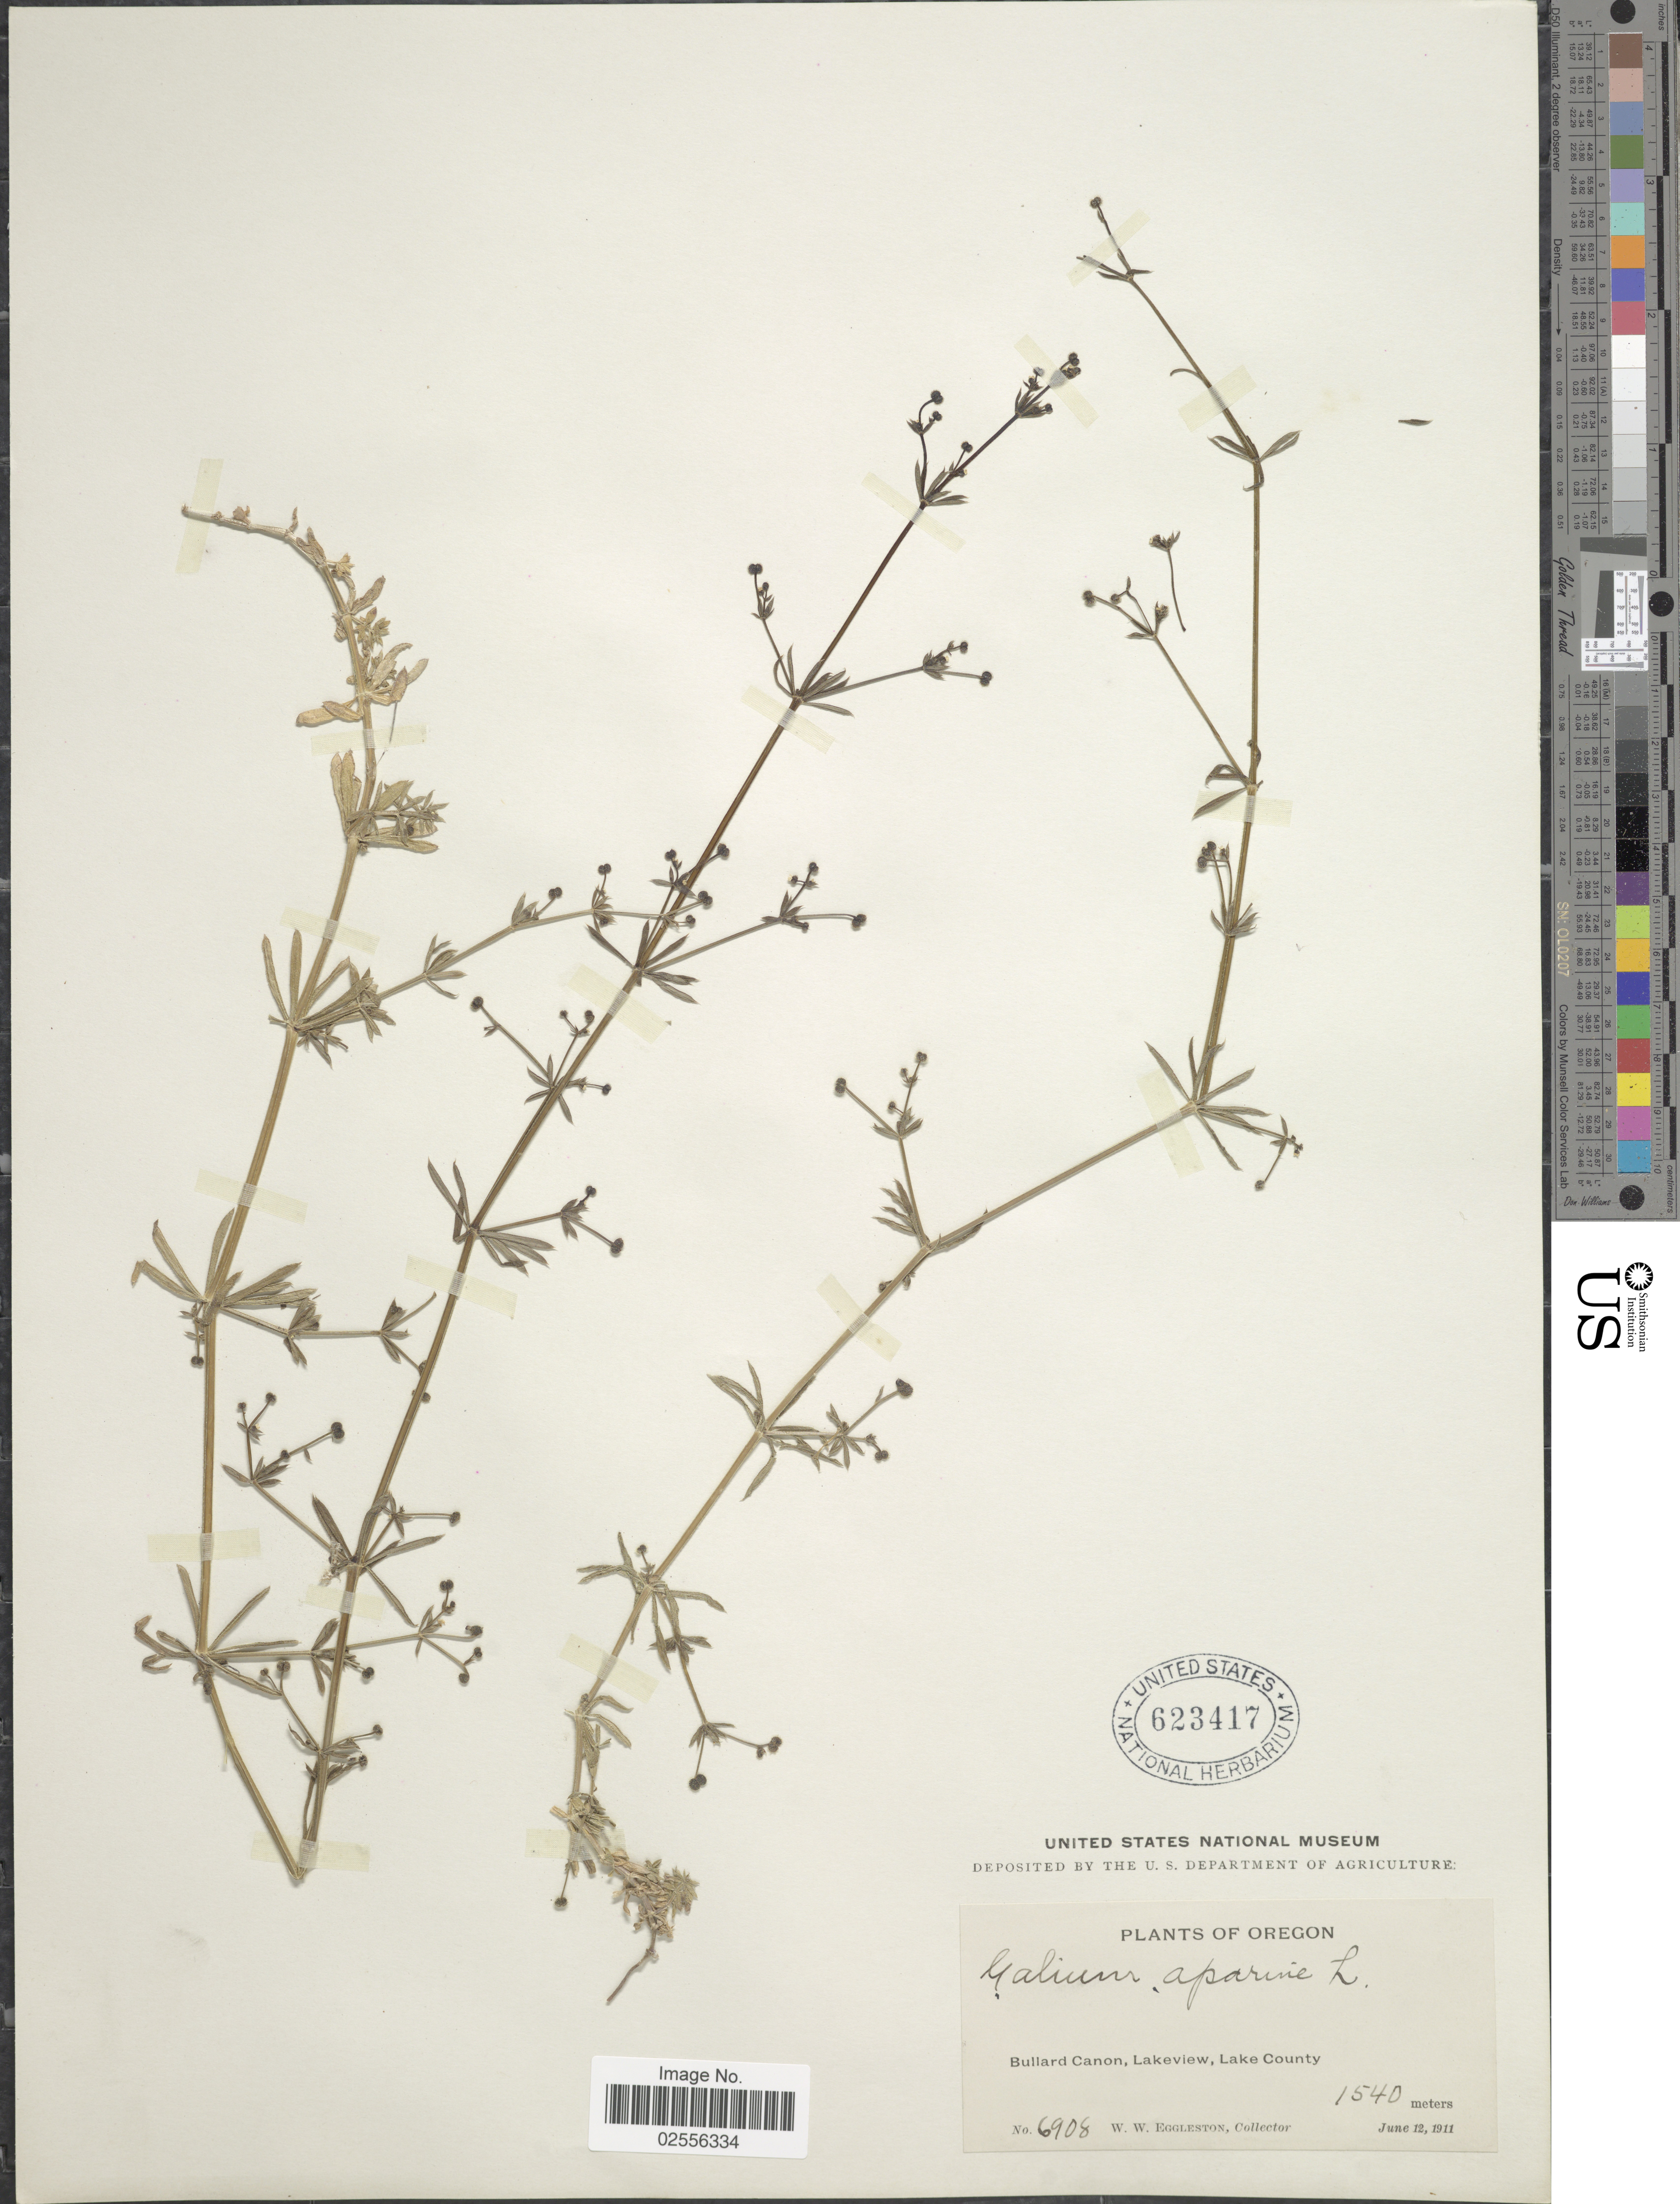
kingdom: Plantae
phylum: Tracheophyta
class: Magnoliopsida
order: Gentianales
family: Rubiaceae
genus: Galium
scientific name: Galium aparine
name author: L.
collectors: W. W. Eggleston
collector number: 6908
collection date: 1911-06-12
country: United States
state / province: Oregon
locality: Bullard Canon, Lakeview, Lake County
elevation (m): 1540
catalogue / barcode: US 623417